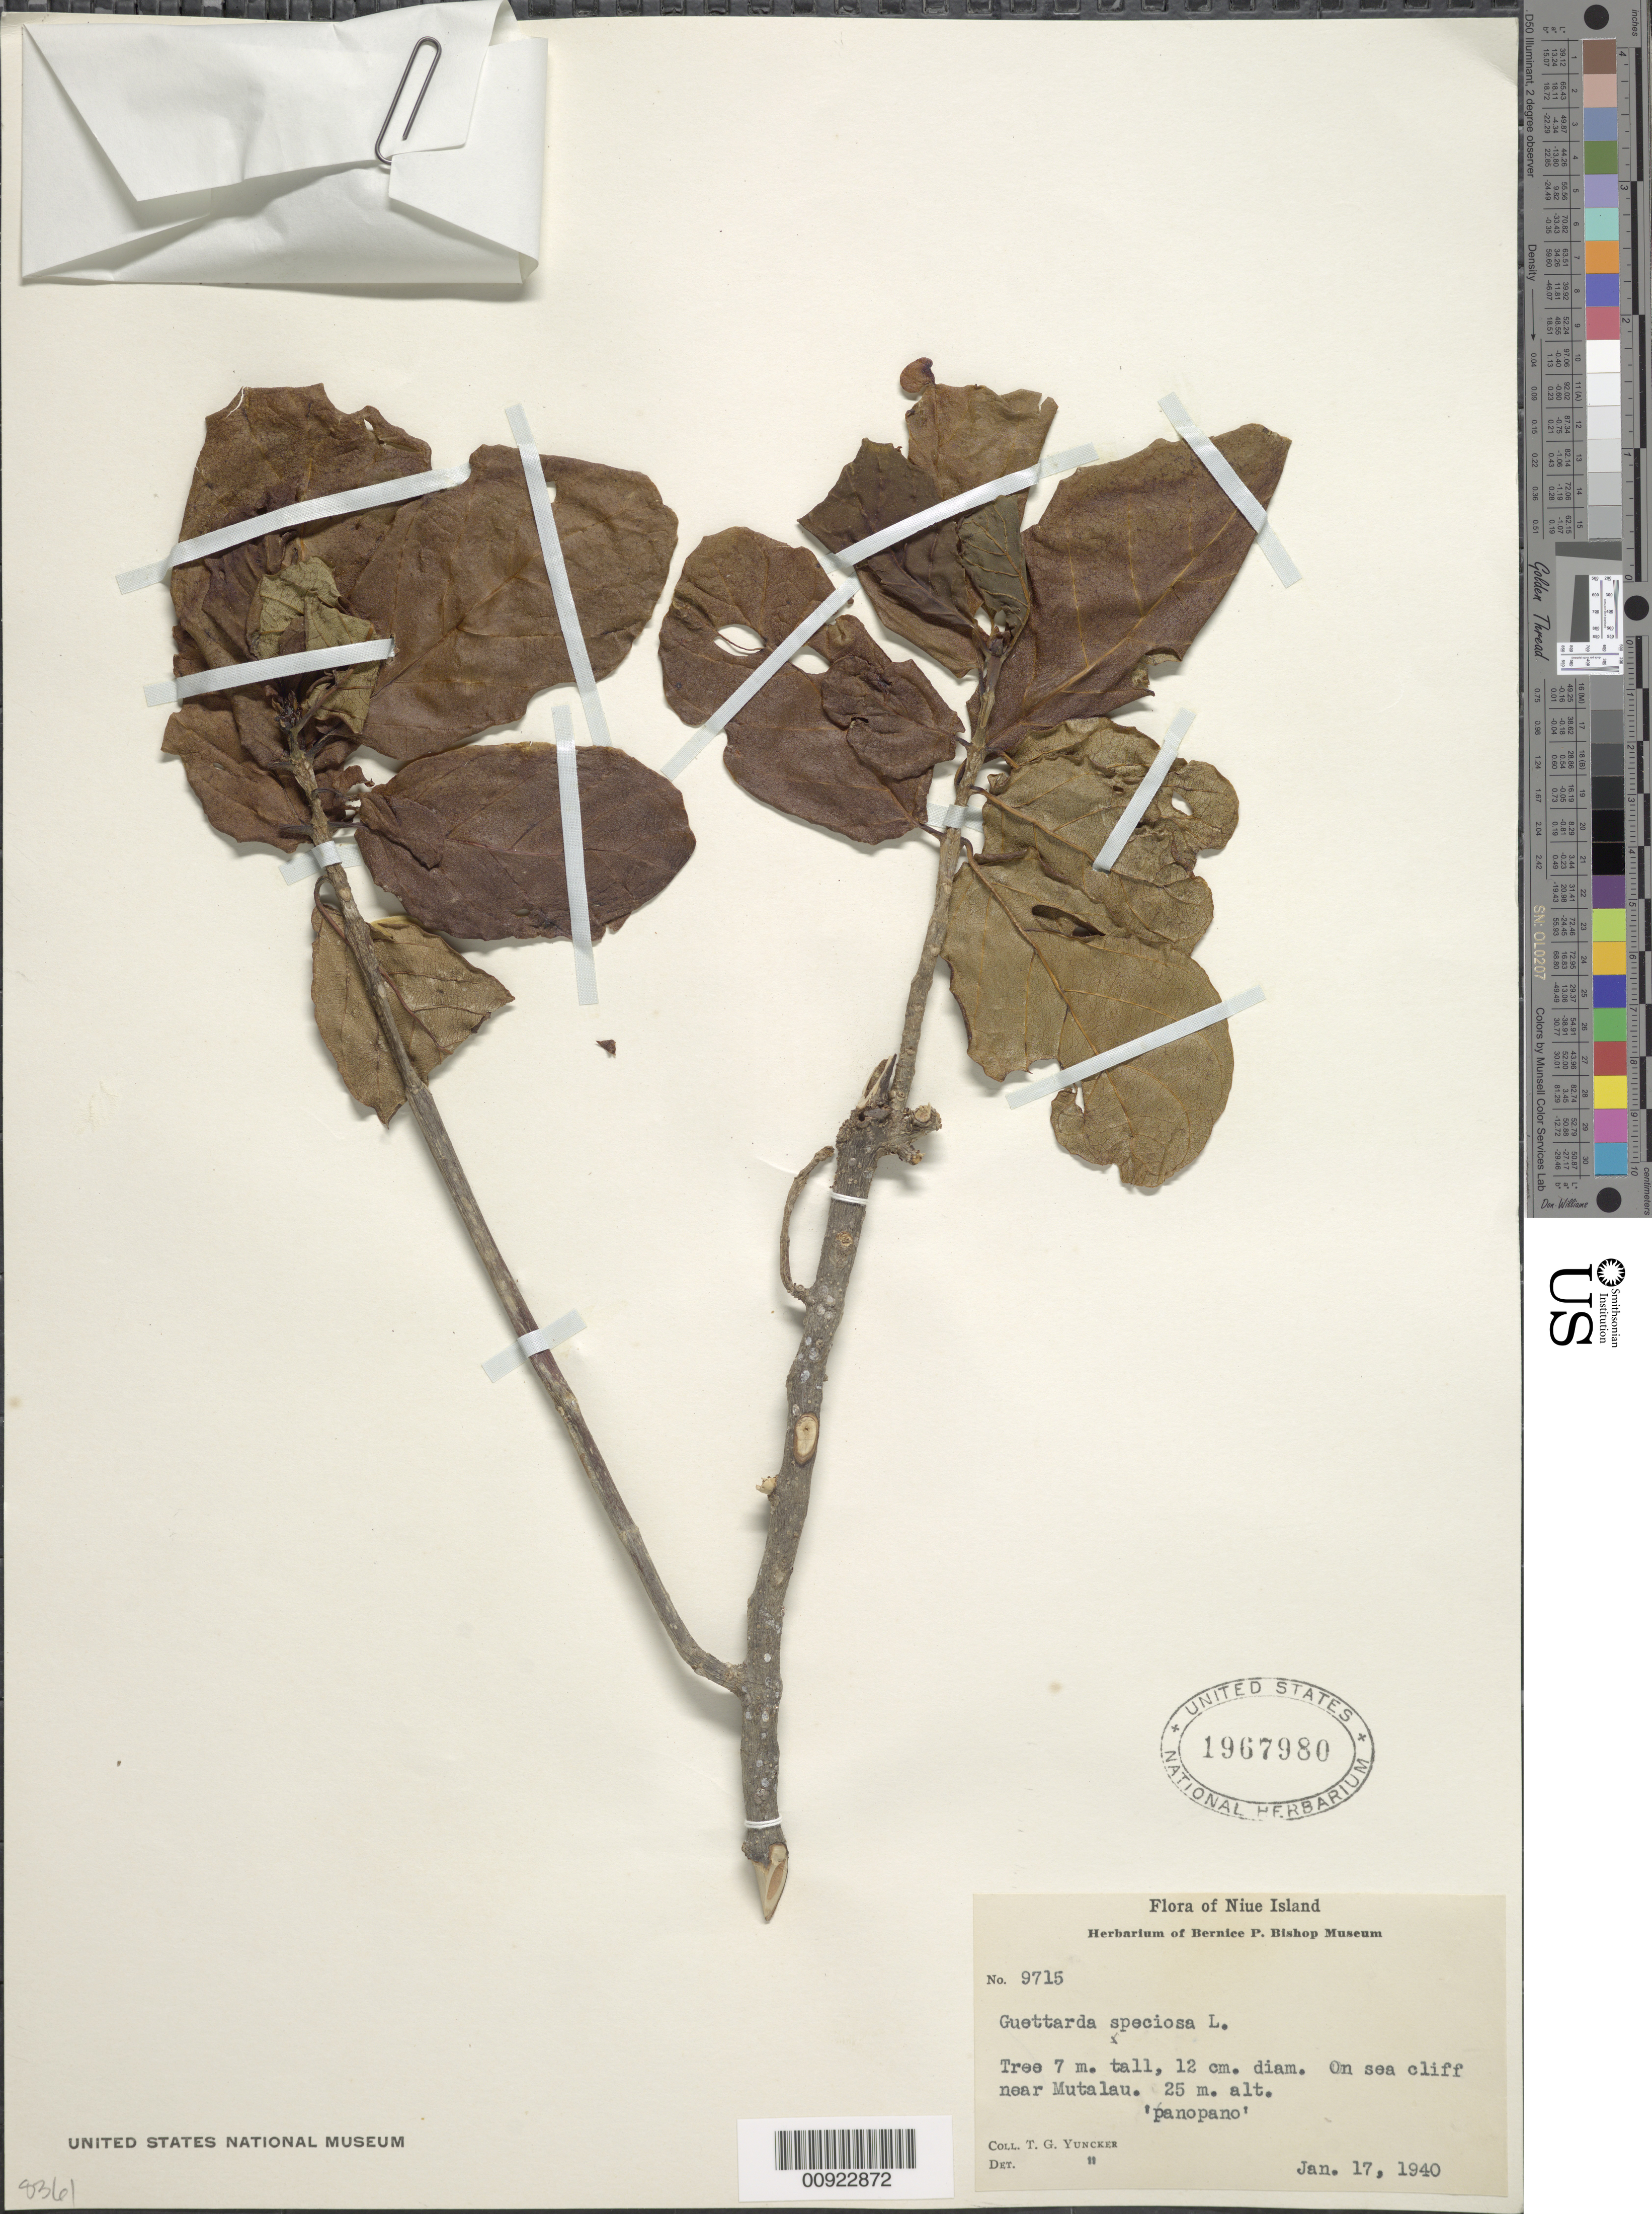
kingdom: Plantae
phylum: Tracheophyta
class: Magnoliopsida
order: Gentianales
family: Rubiaceae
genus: Guettarda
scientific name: Guettarda speciosa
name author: L.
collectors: T. G. Yuncker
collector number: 9715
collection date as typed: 17 Jan 1940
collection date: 1940-01-17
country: Niue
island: Niue I.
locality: On sea cliff near Mutalu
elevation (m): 25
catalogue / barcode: US 1967980